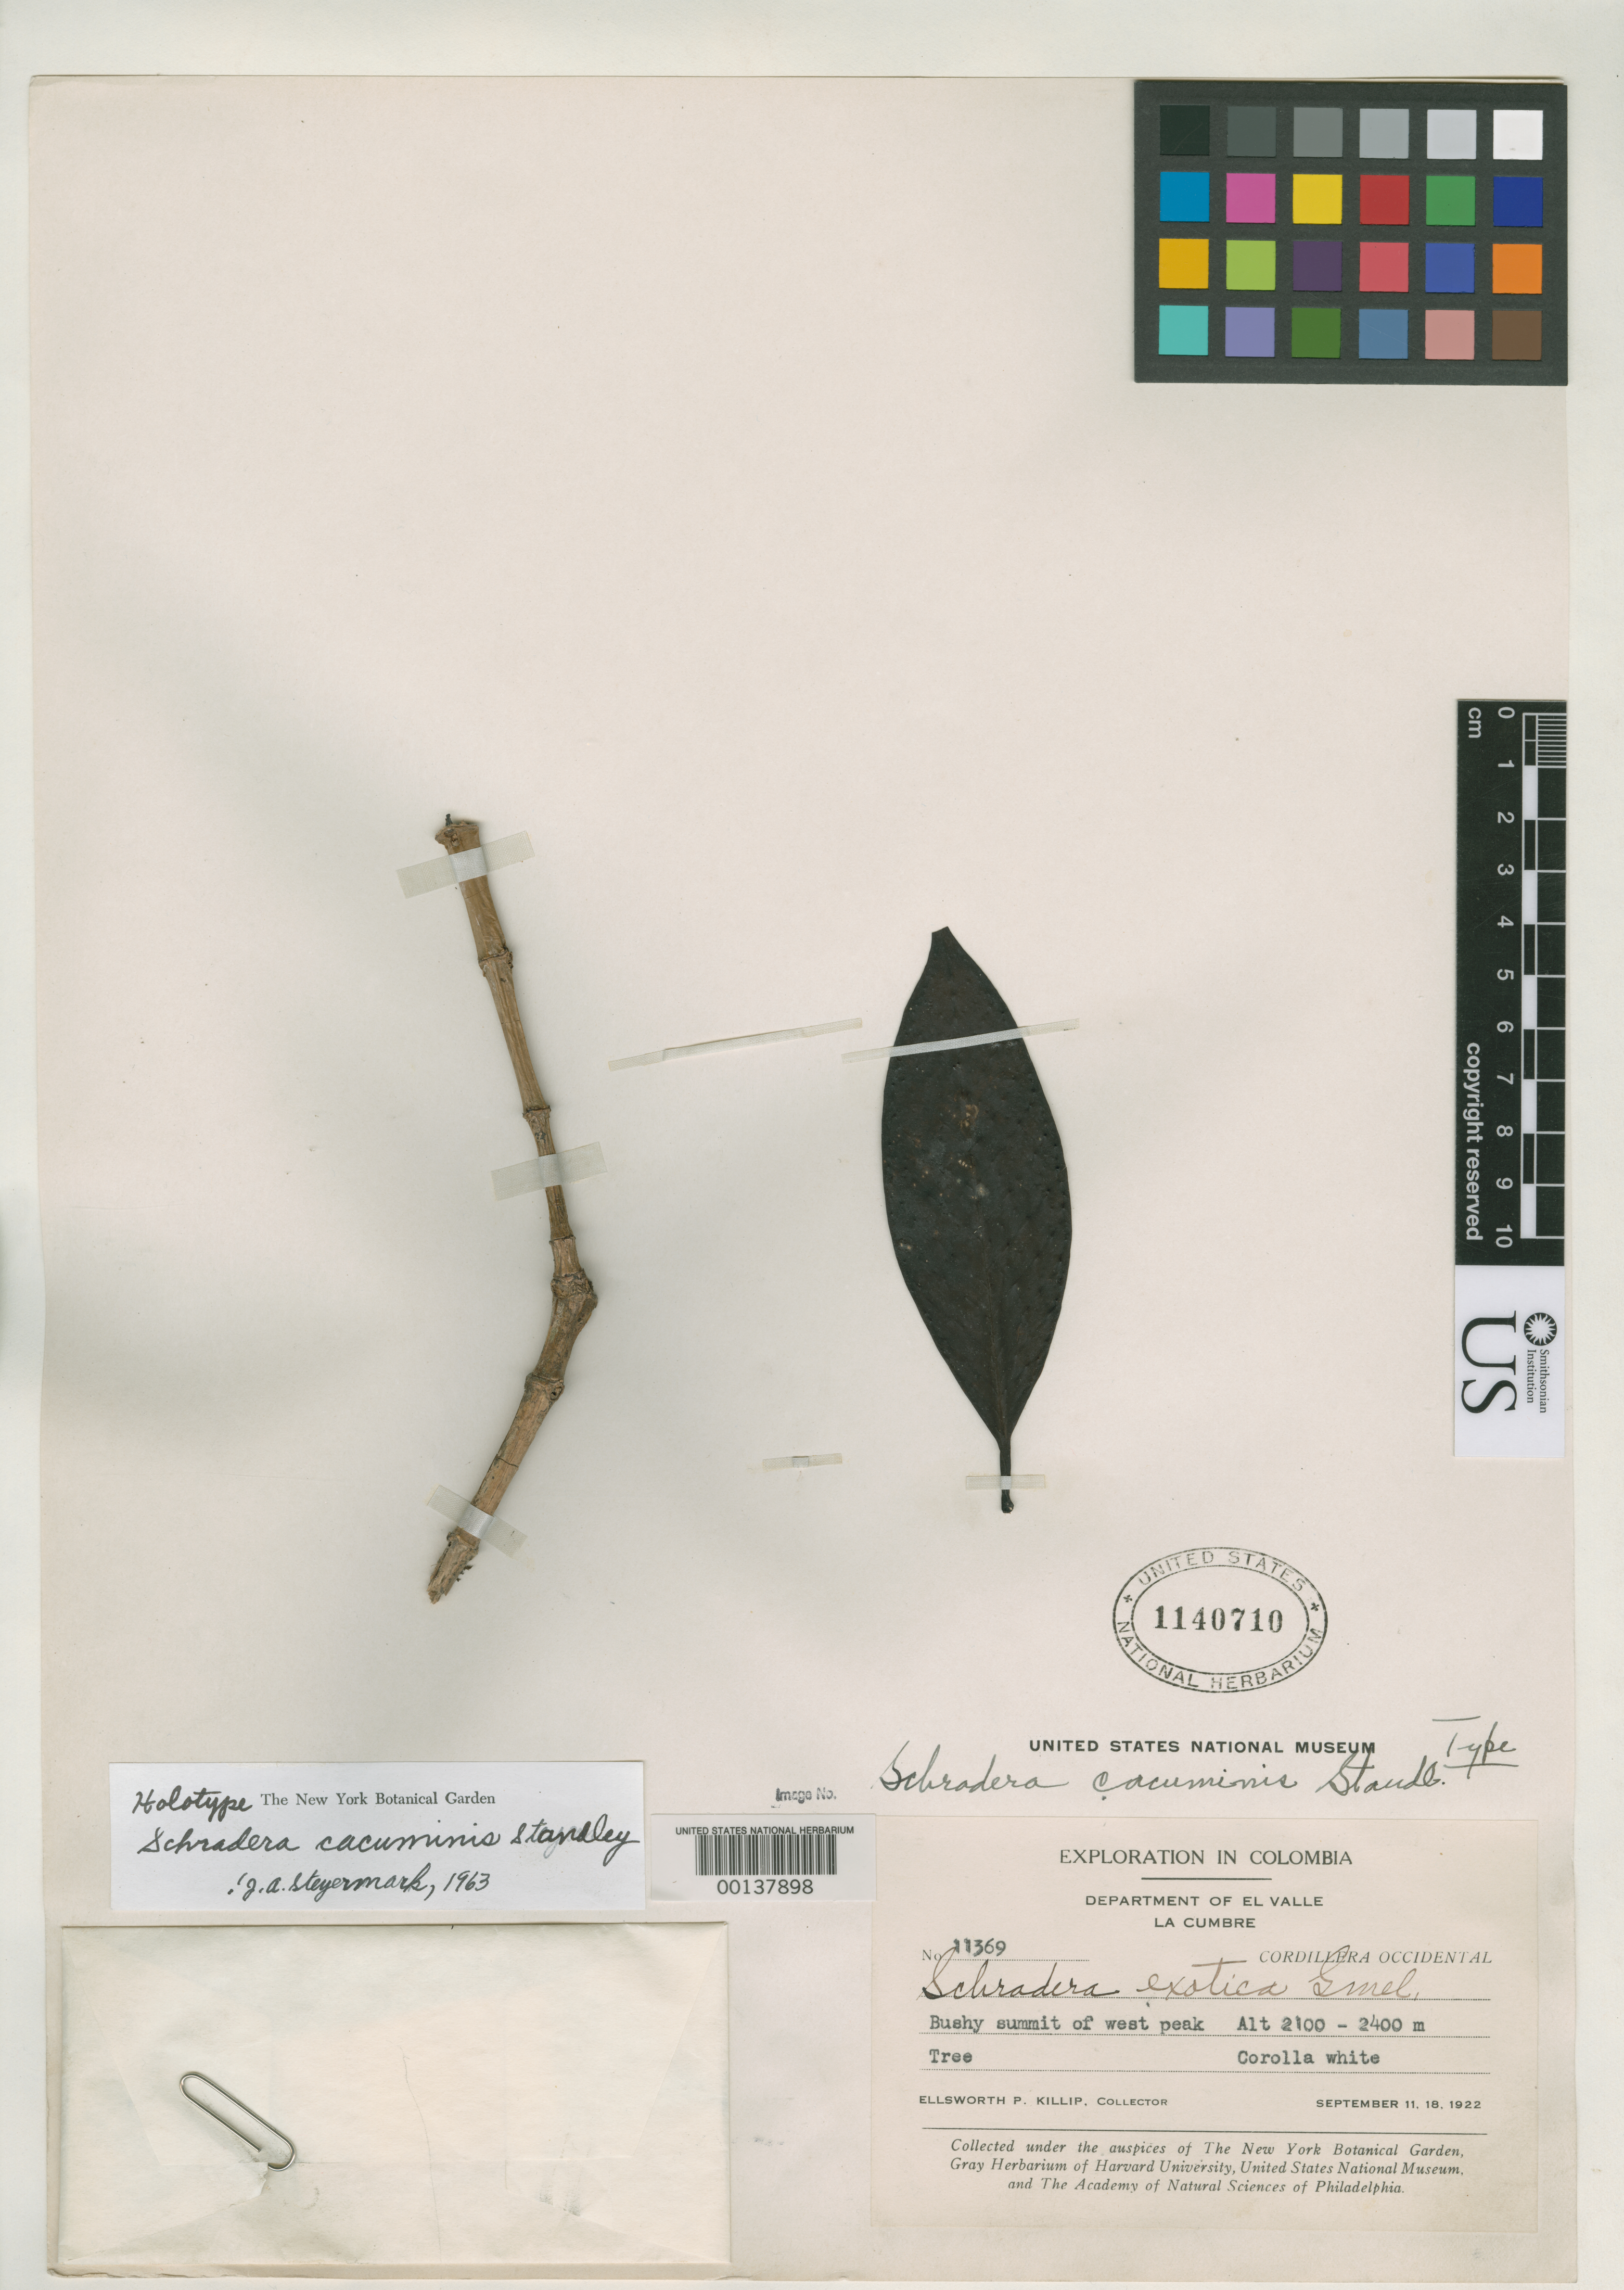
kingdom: Plantae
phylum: Tracheophyta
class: Magnoliopsida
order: Gentianales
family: Rubiaceae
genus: Schradera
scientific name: Schradera cacuminis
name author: Standl.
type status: Holotype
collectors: E. P. Killip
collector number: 11369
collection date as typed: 11 Sep 1922 or 18 Sep 1922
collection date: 1922-09-11 or 1922-09-18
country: Colombia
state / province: Valle del Cauca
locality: La Cumbe.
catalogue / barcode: US 1140710